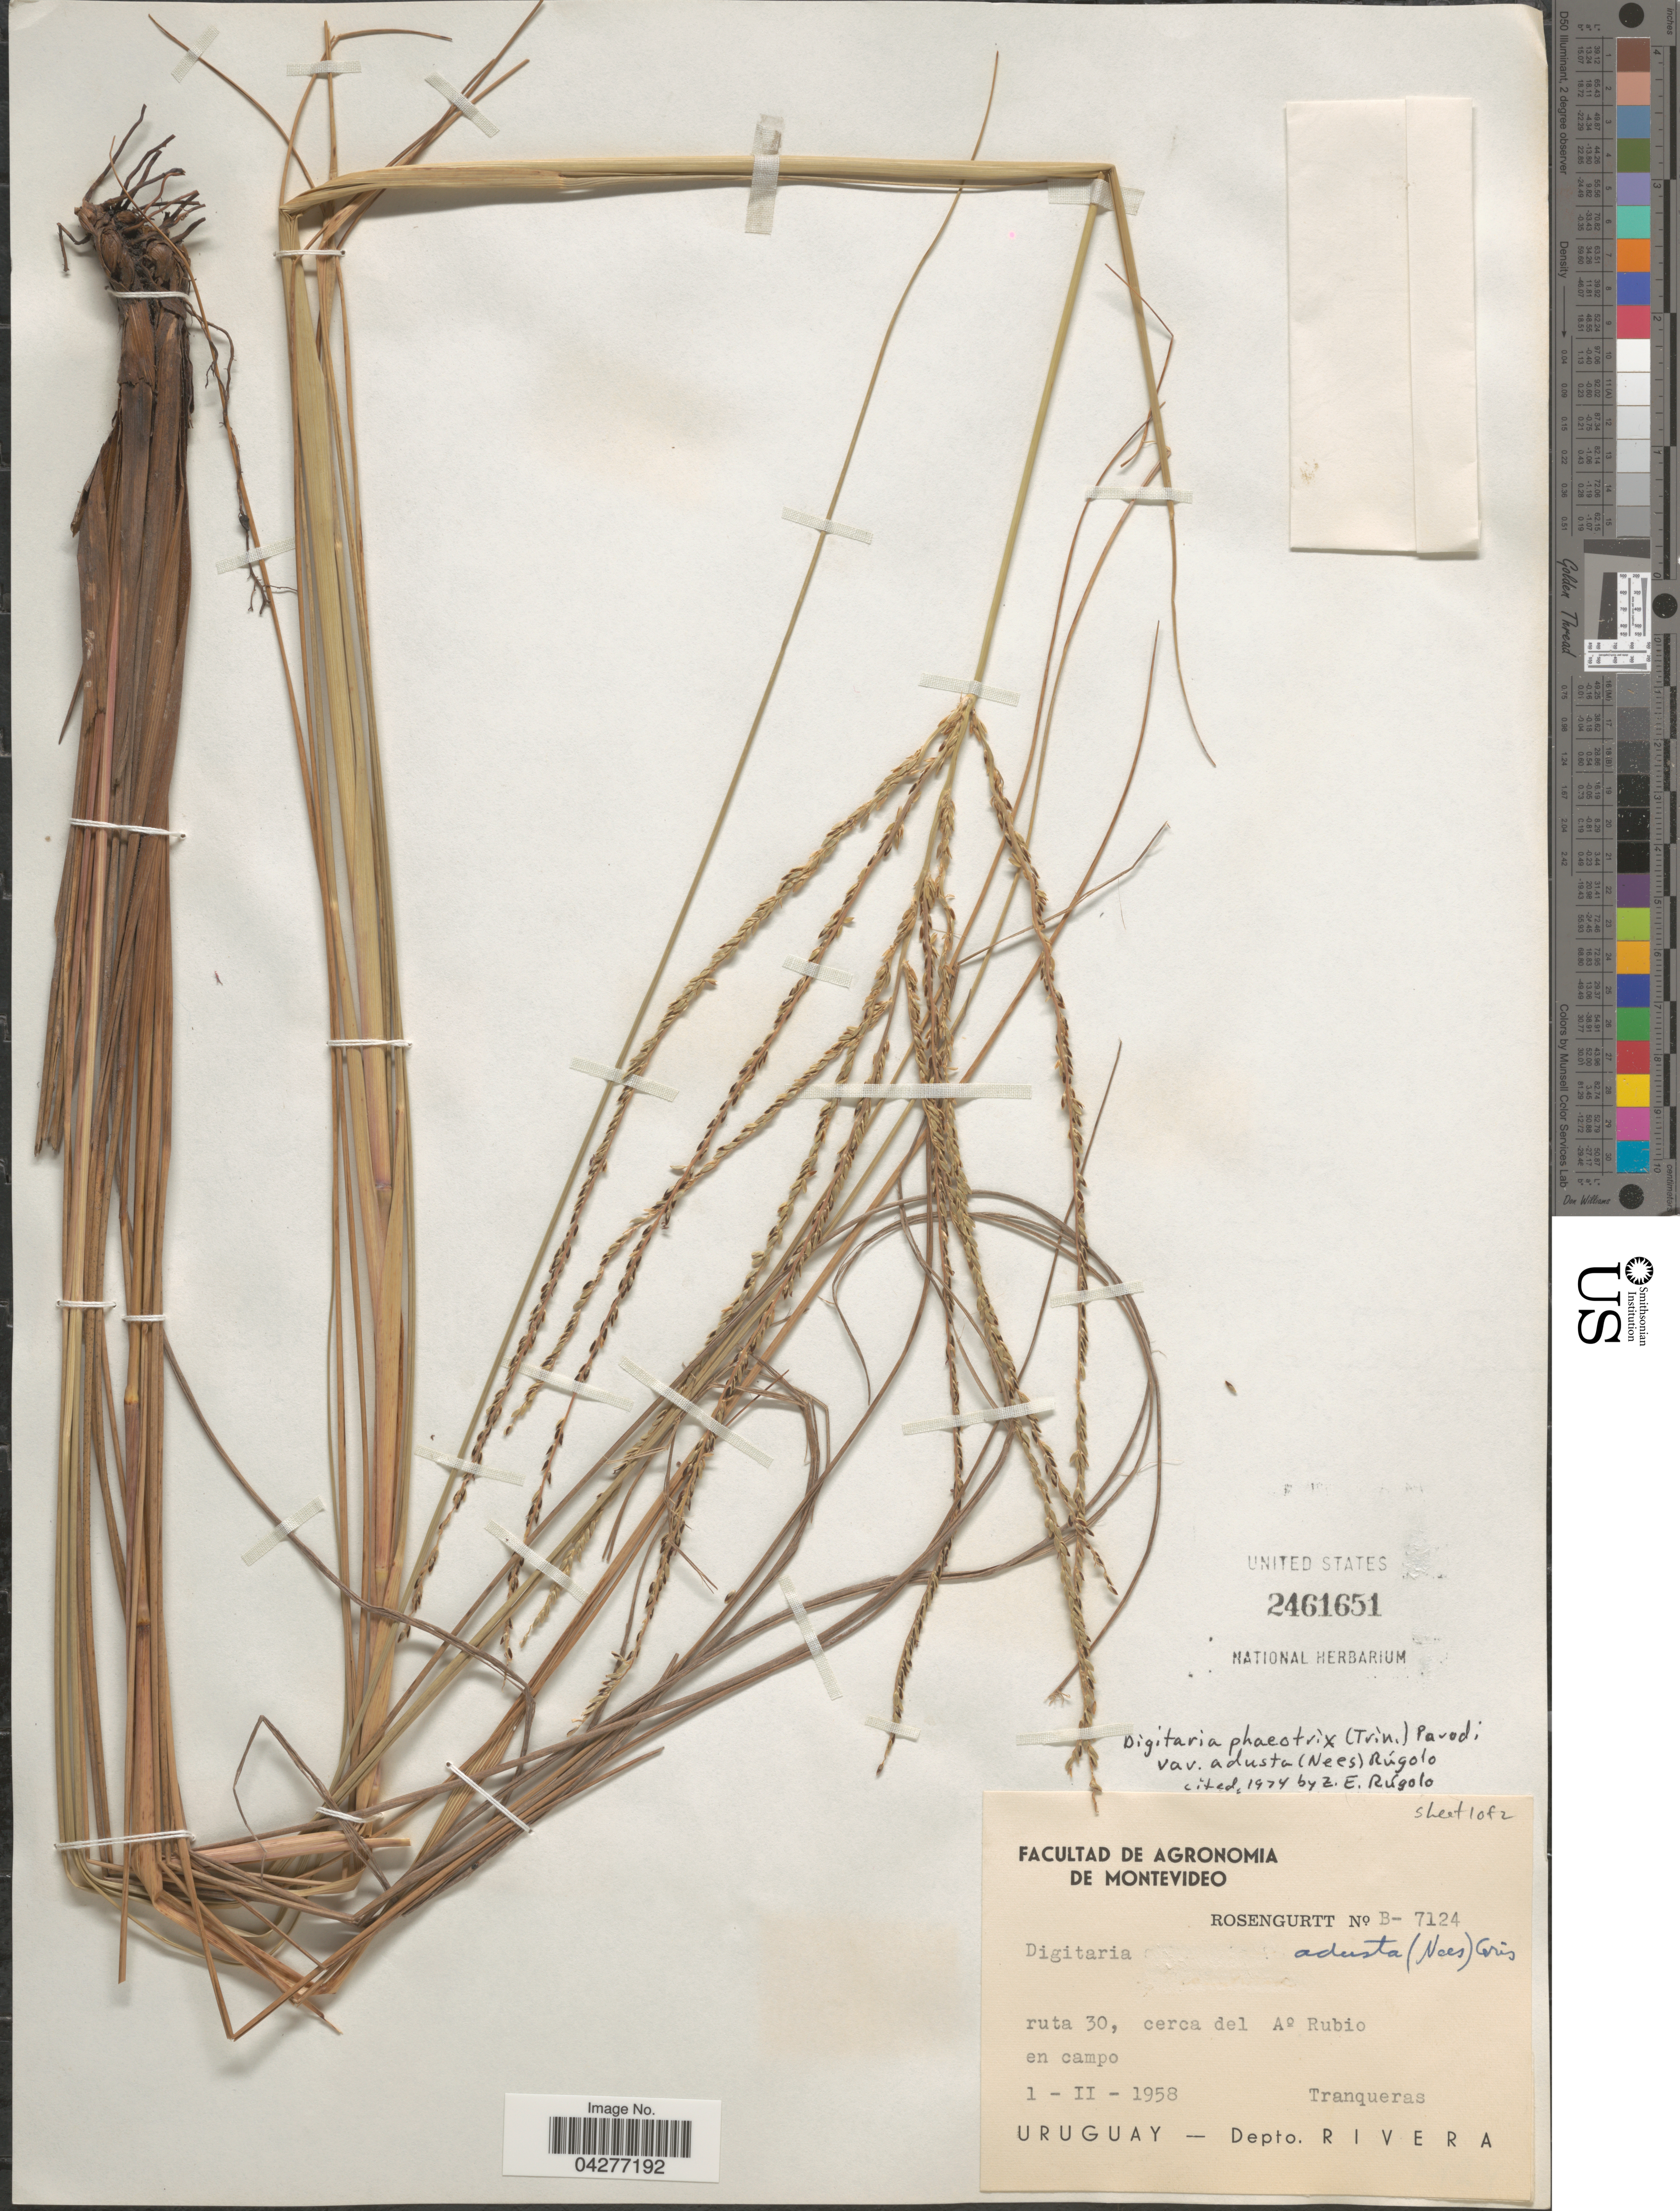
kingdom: Plantae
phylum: Tracheophyta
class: Liliopsida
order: Poales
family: Poaceae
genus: Digitaria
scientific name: Digitaria phaeothrix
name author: (Trin.) Parodi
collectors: Rosengurtt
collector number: B-7124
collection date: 1958-02-01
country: Uruguay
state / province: Rivera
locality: Ruta 30, cerca del Ao Rubio en campo. Tranqueras. Depto. Rivera.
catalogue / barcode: US 2461651